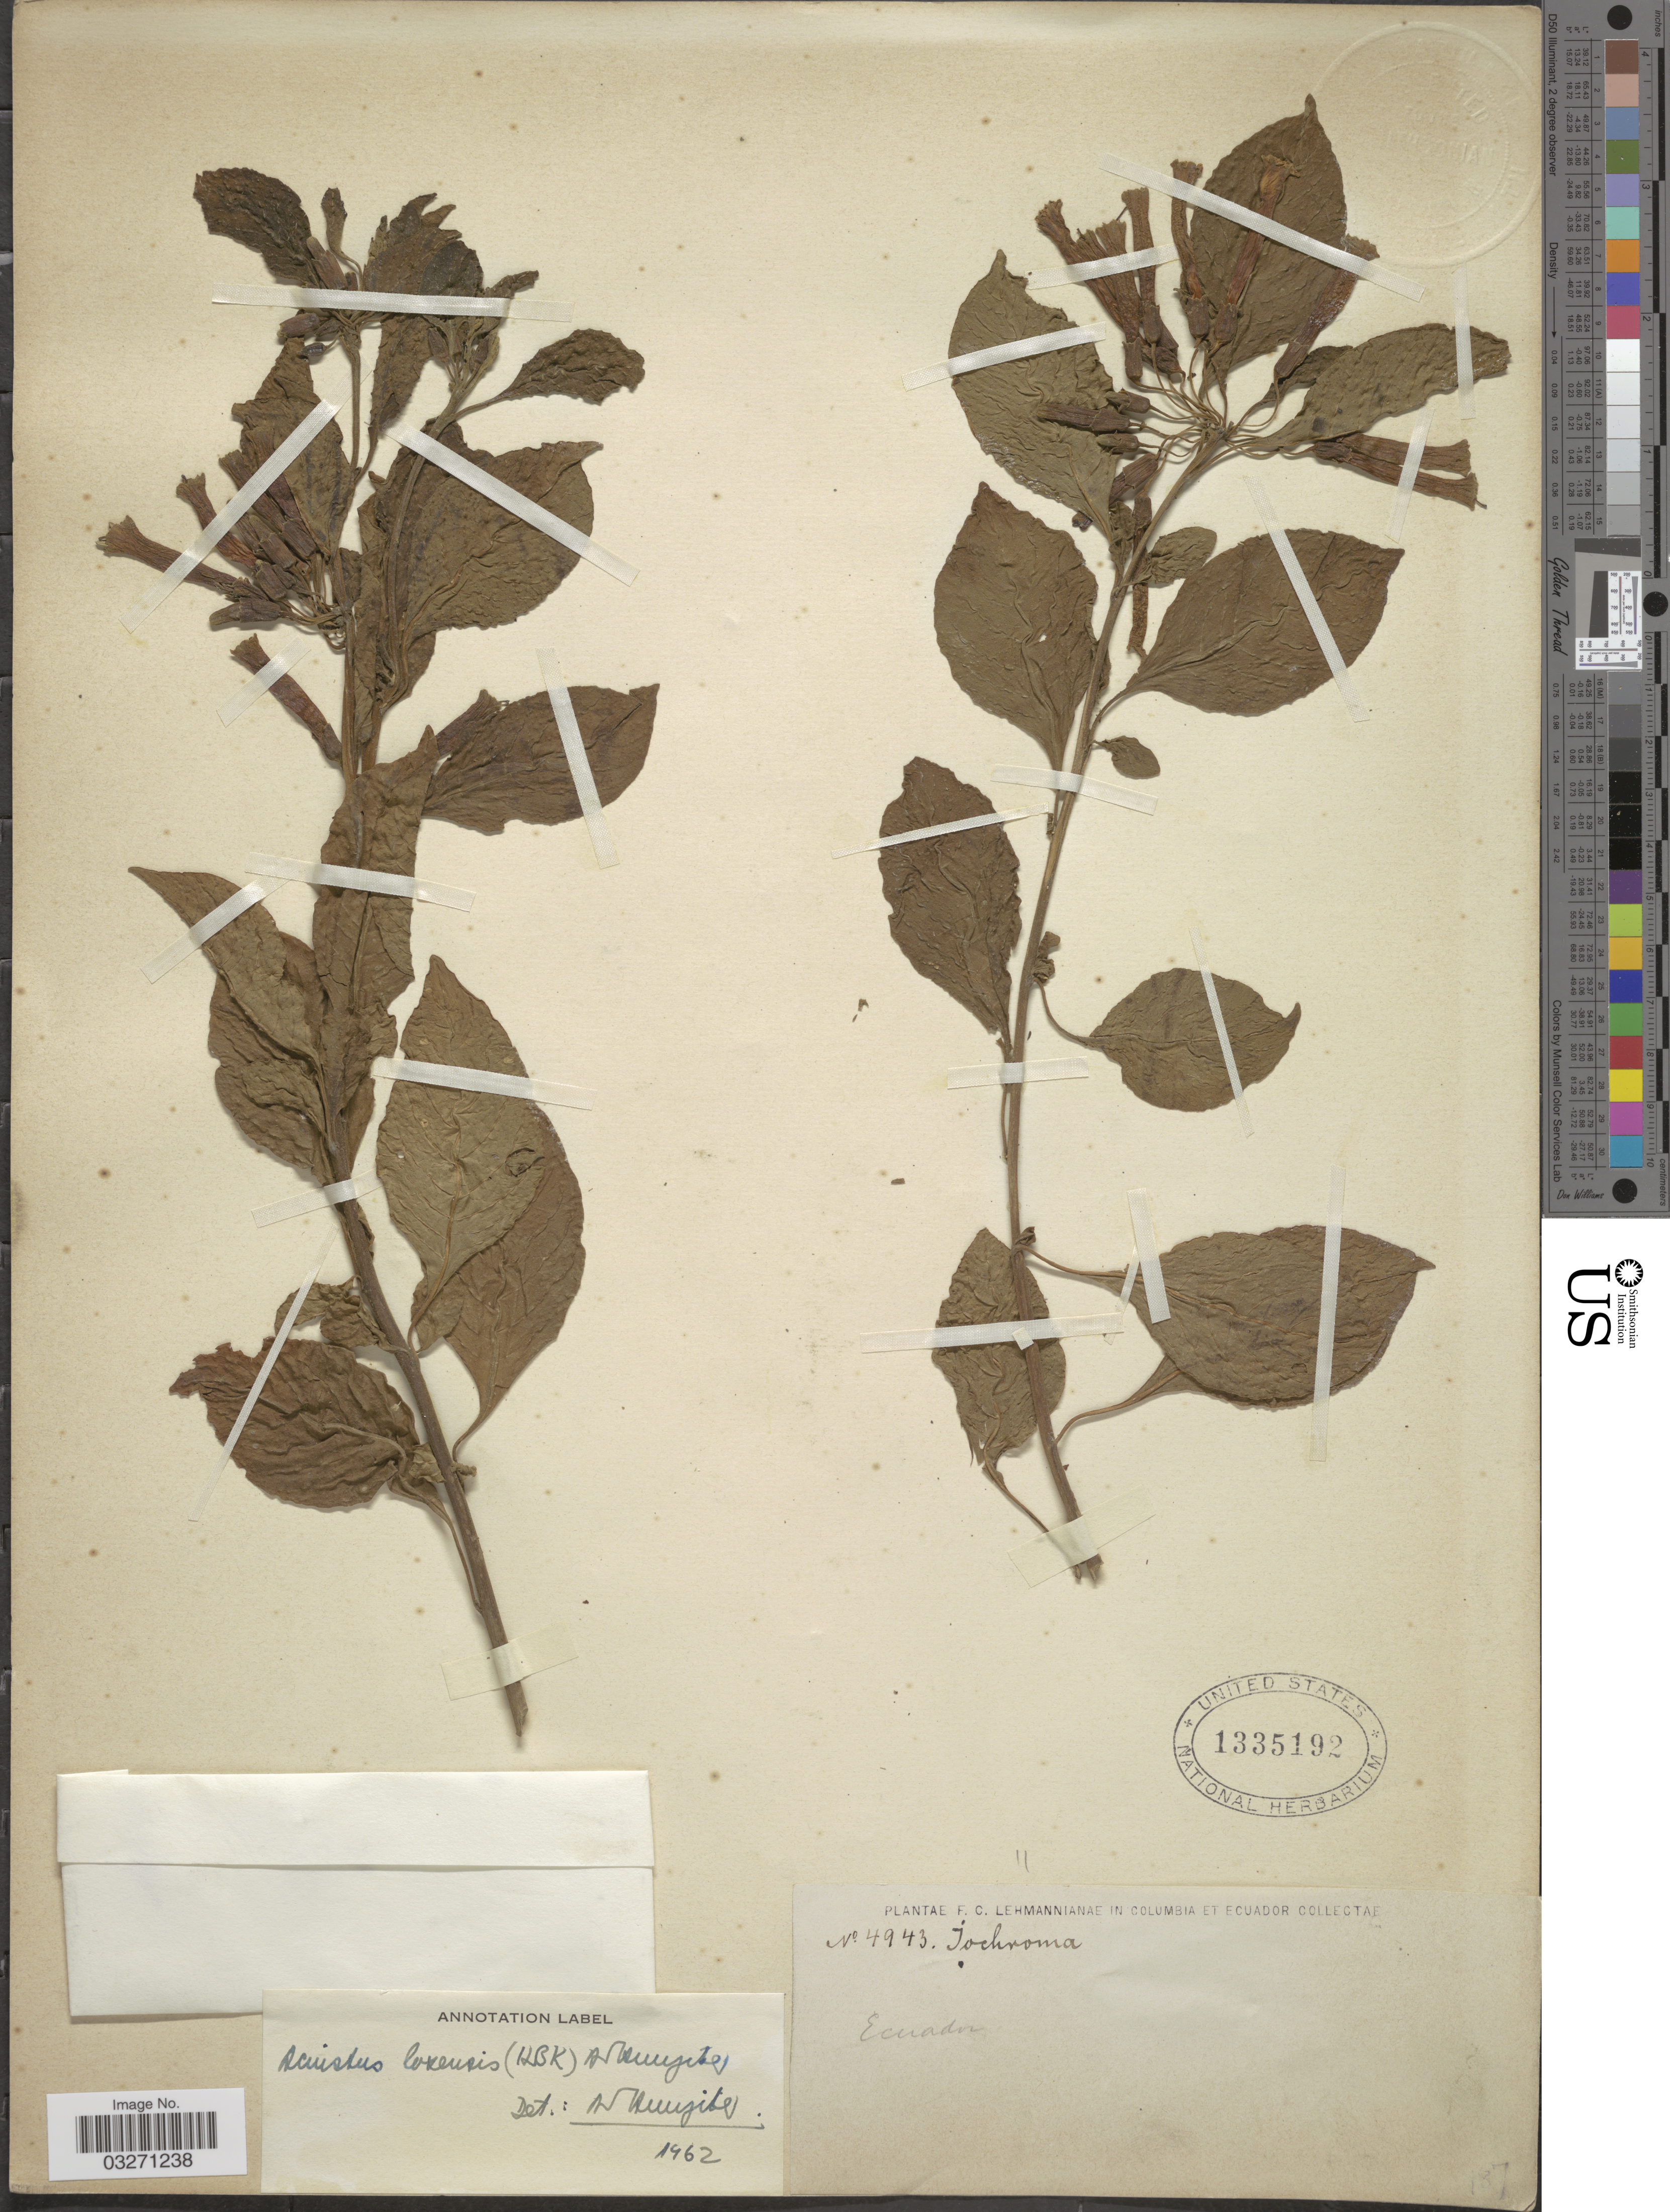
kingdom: Plantae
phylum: Tracheophyta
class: Magnoliopsida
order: Solanales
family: Solanaceae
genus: Acnistus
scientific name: Acnistus loxensis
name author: (Kunth) Hunz.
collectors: F. C. Lehmann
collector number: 4943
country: Ecuador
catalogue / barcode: US 1335192